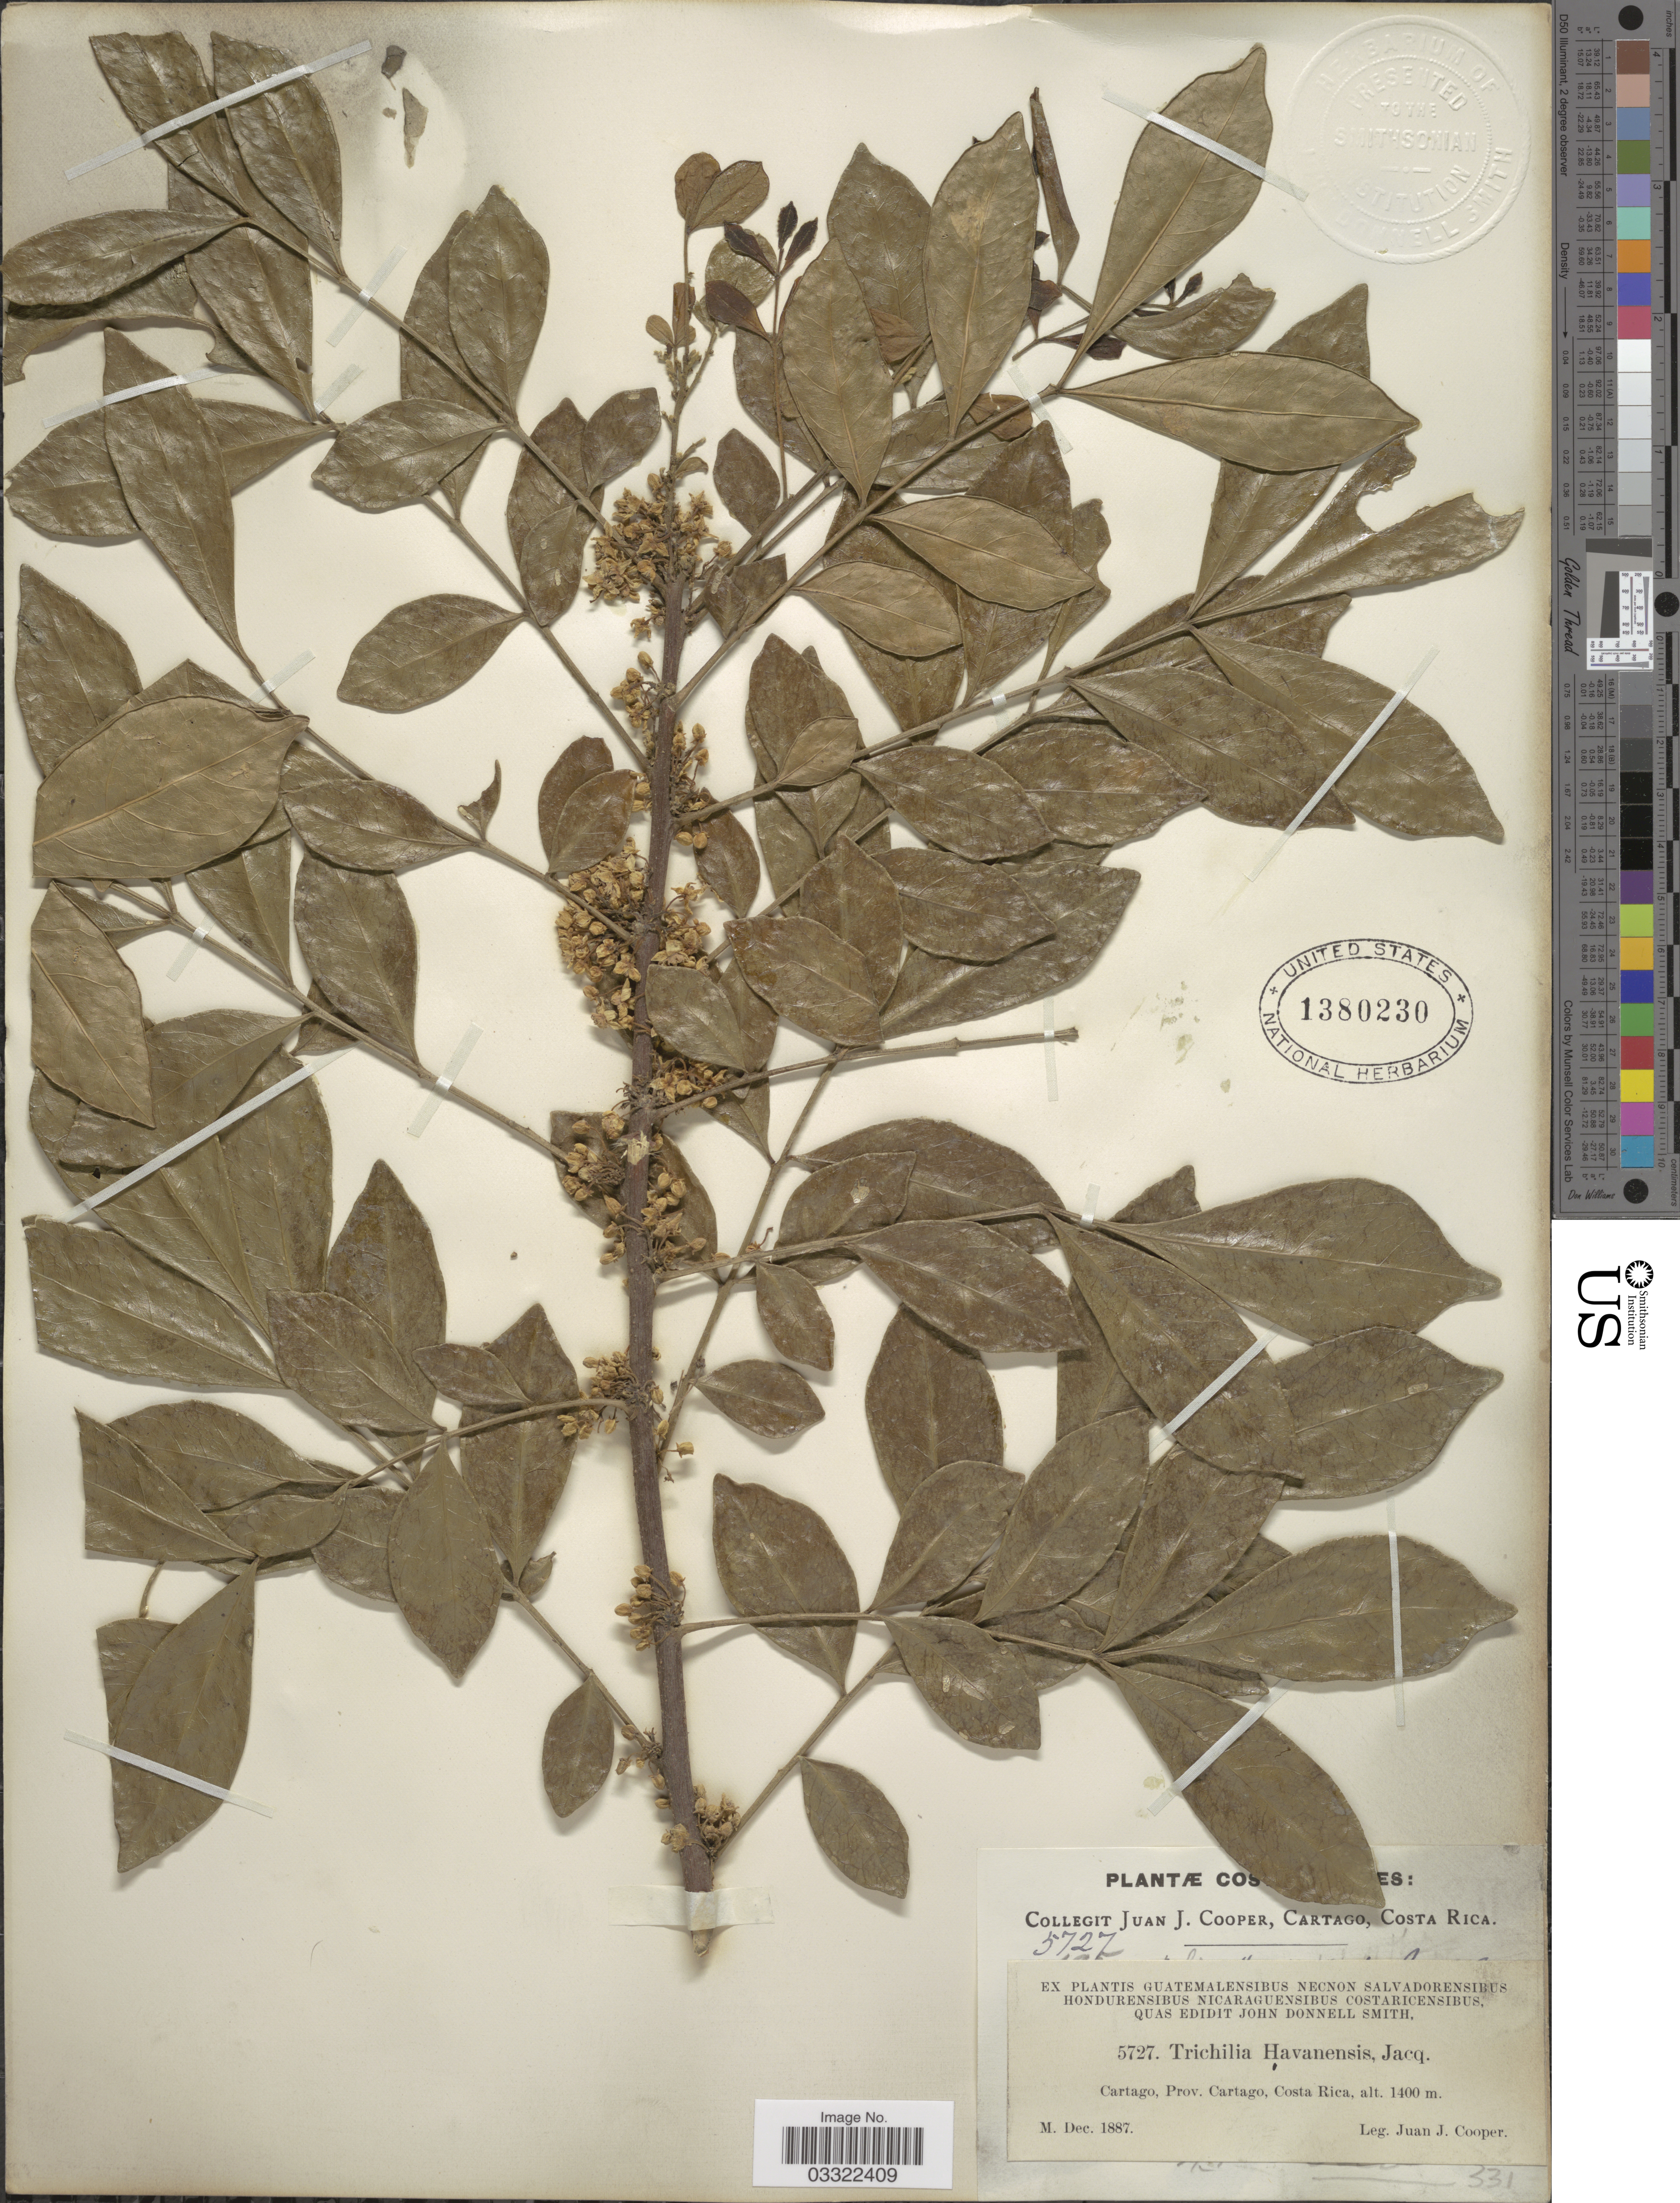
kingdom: Plantae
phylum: Tracheophyta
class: Magnoliopsida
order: Sapindales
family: Meliaceae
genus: Trichilia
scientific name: Trichilia havanensis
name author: Jacq.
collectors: J. J. Cooper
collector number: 5727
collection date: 1887-12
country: Costa Rica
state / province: Cartago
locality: Cartago.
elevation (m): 1400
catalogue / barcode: US 1380230